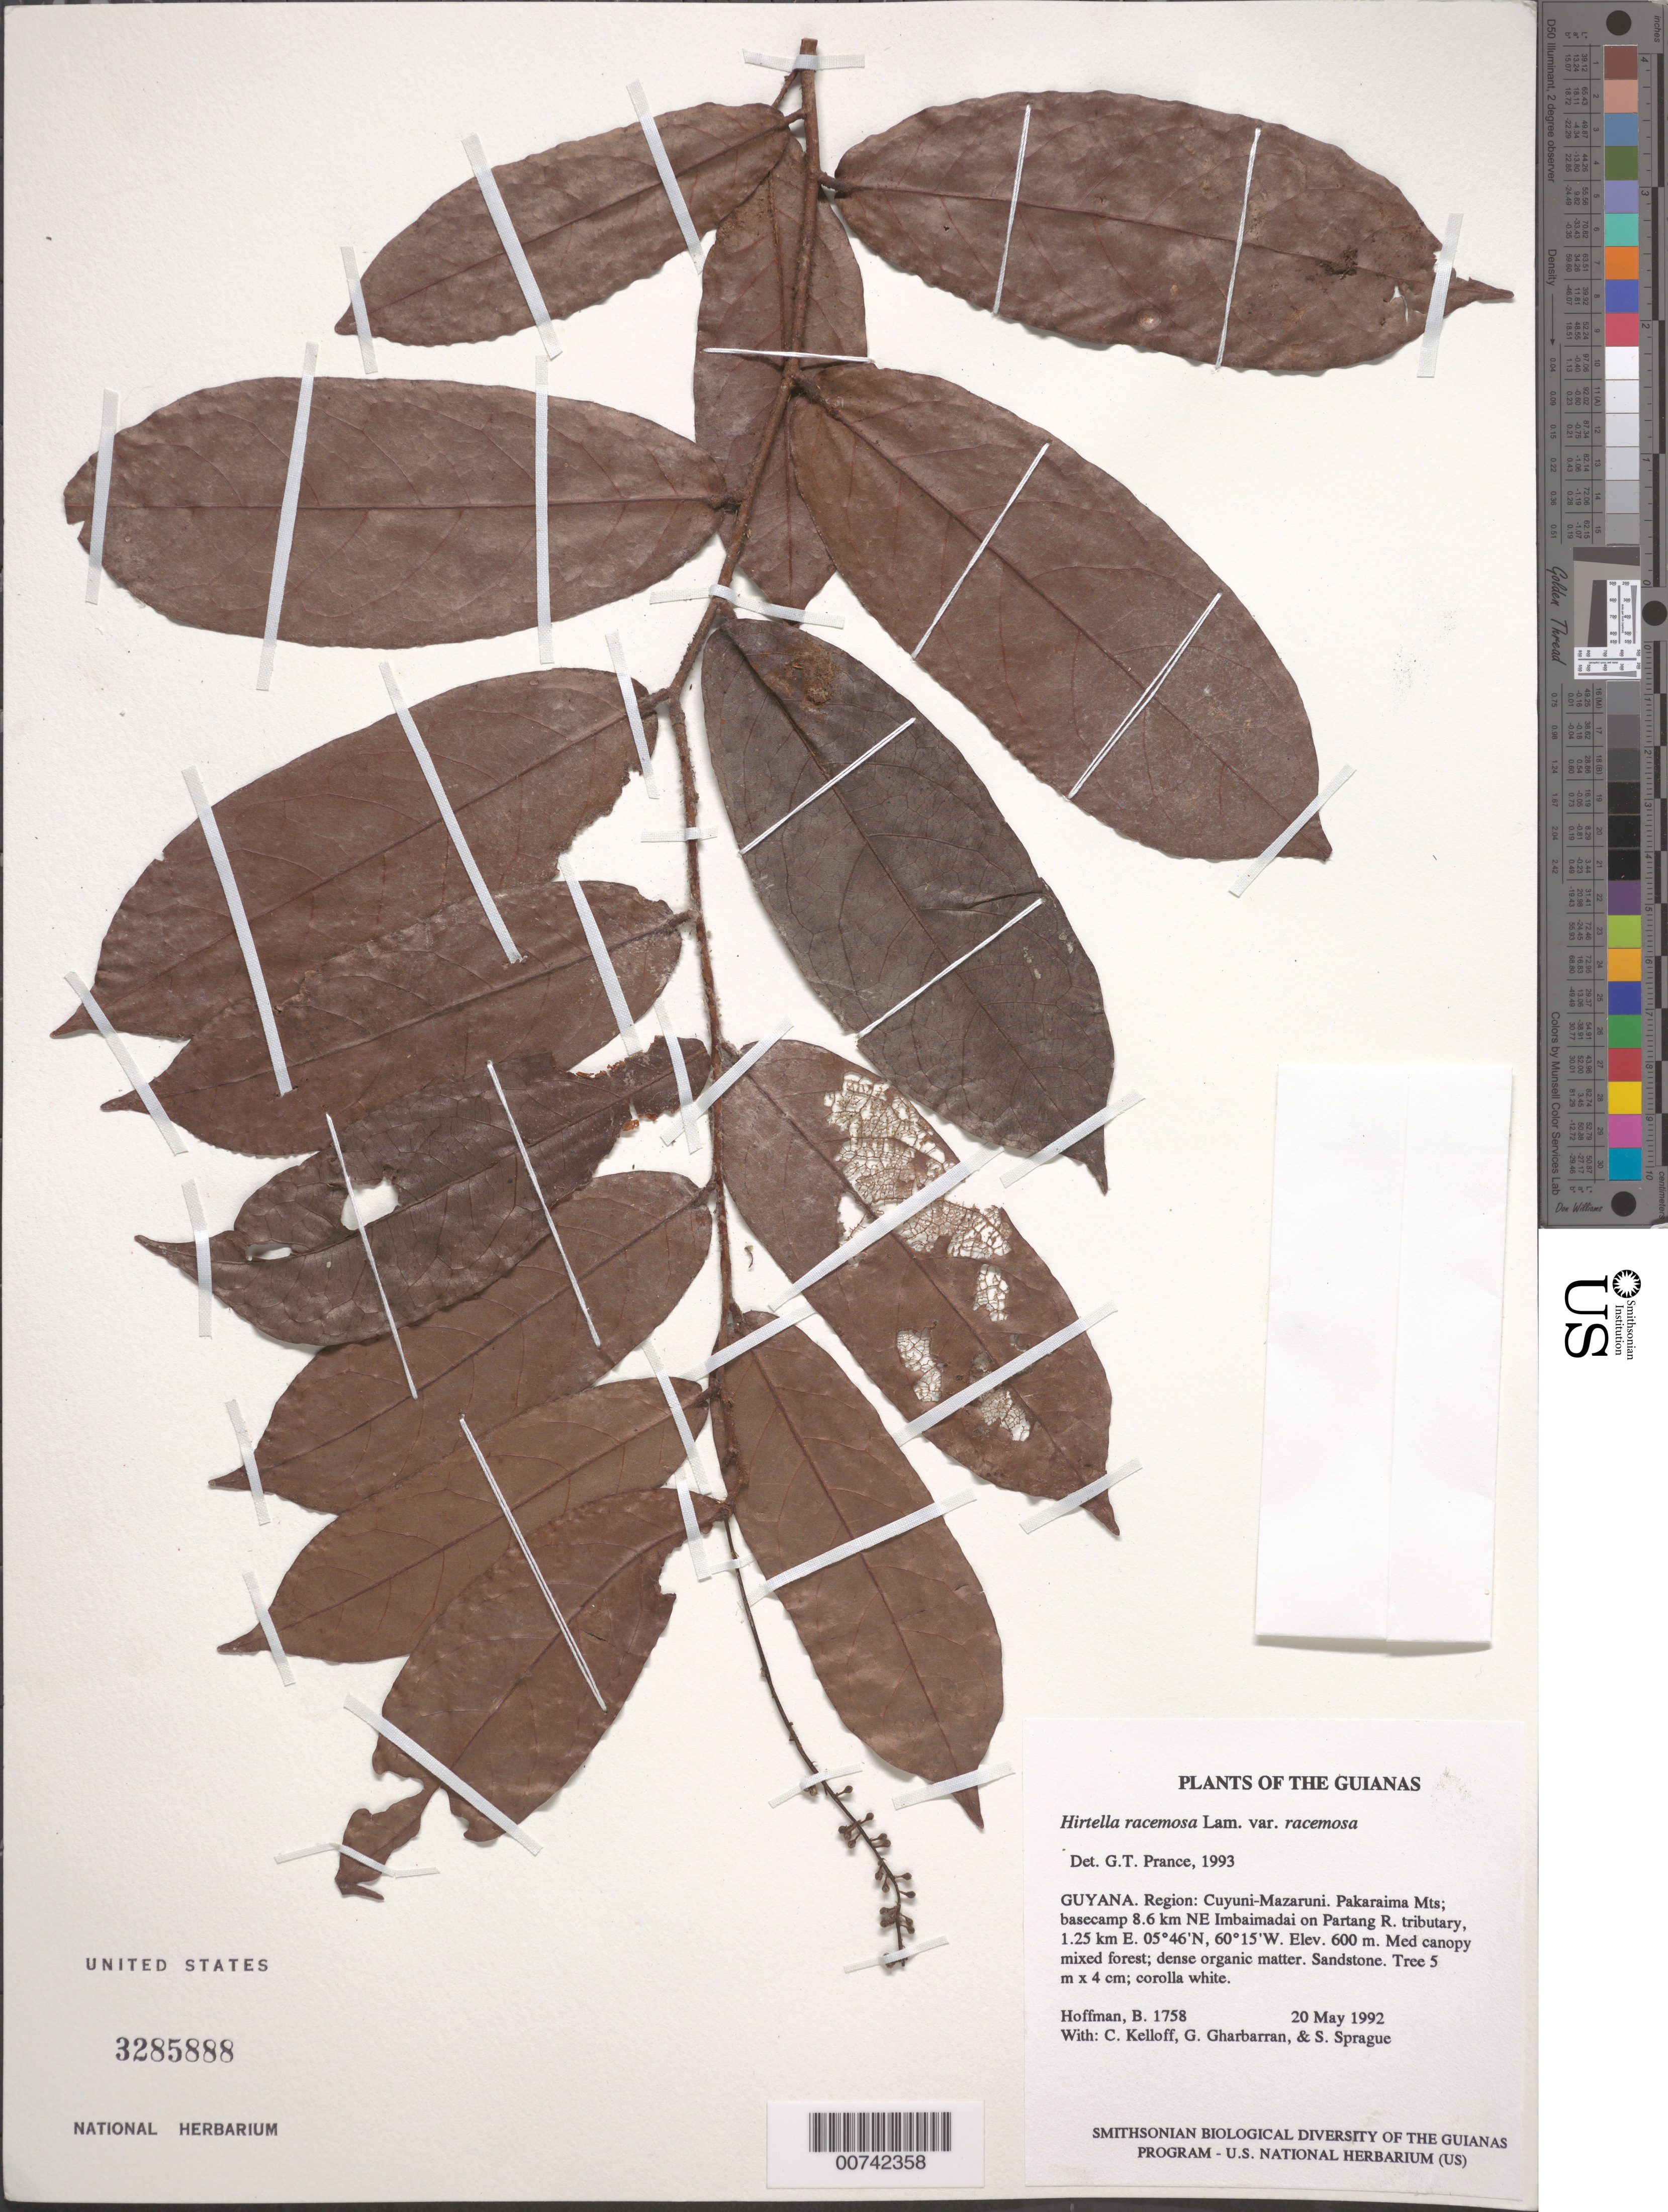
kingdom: Plantae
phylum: Tracheophyta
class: Magnoliopsida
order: Malpighiales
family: Chrysobalanaceae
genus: Hirtella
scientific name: Hirtella racemosa var. racemosa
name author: Lam.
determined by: Prance, G. T.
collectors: B. Hoffman, C. L. Kelloff, G. Gharbarran & S. Sprague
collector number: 1758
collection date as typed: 20 May 1992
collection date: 1992-05-20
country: Guyana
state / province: Cuyuni-Mazaruni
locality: Pakaraima Mts; basecamp 8.6 km NE Imbaimadai on Partang River tributary, 1.25 km E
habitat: Med canopy mixed forest; dense organic matter. Sandstone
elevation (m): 600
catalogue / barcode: US 3285888